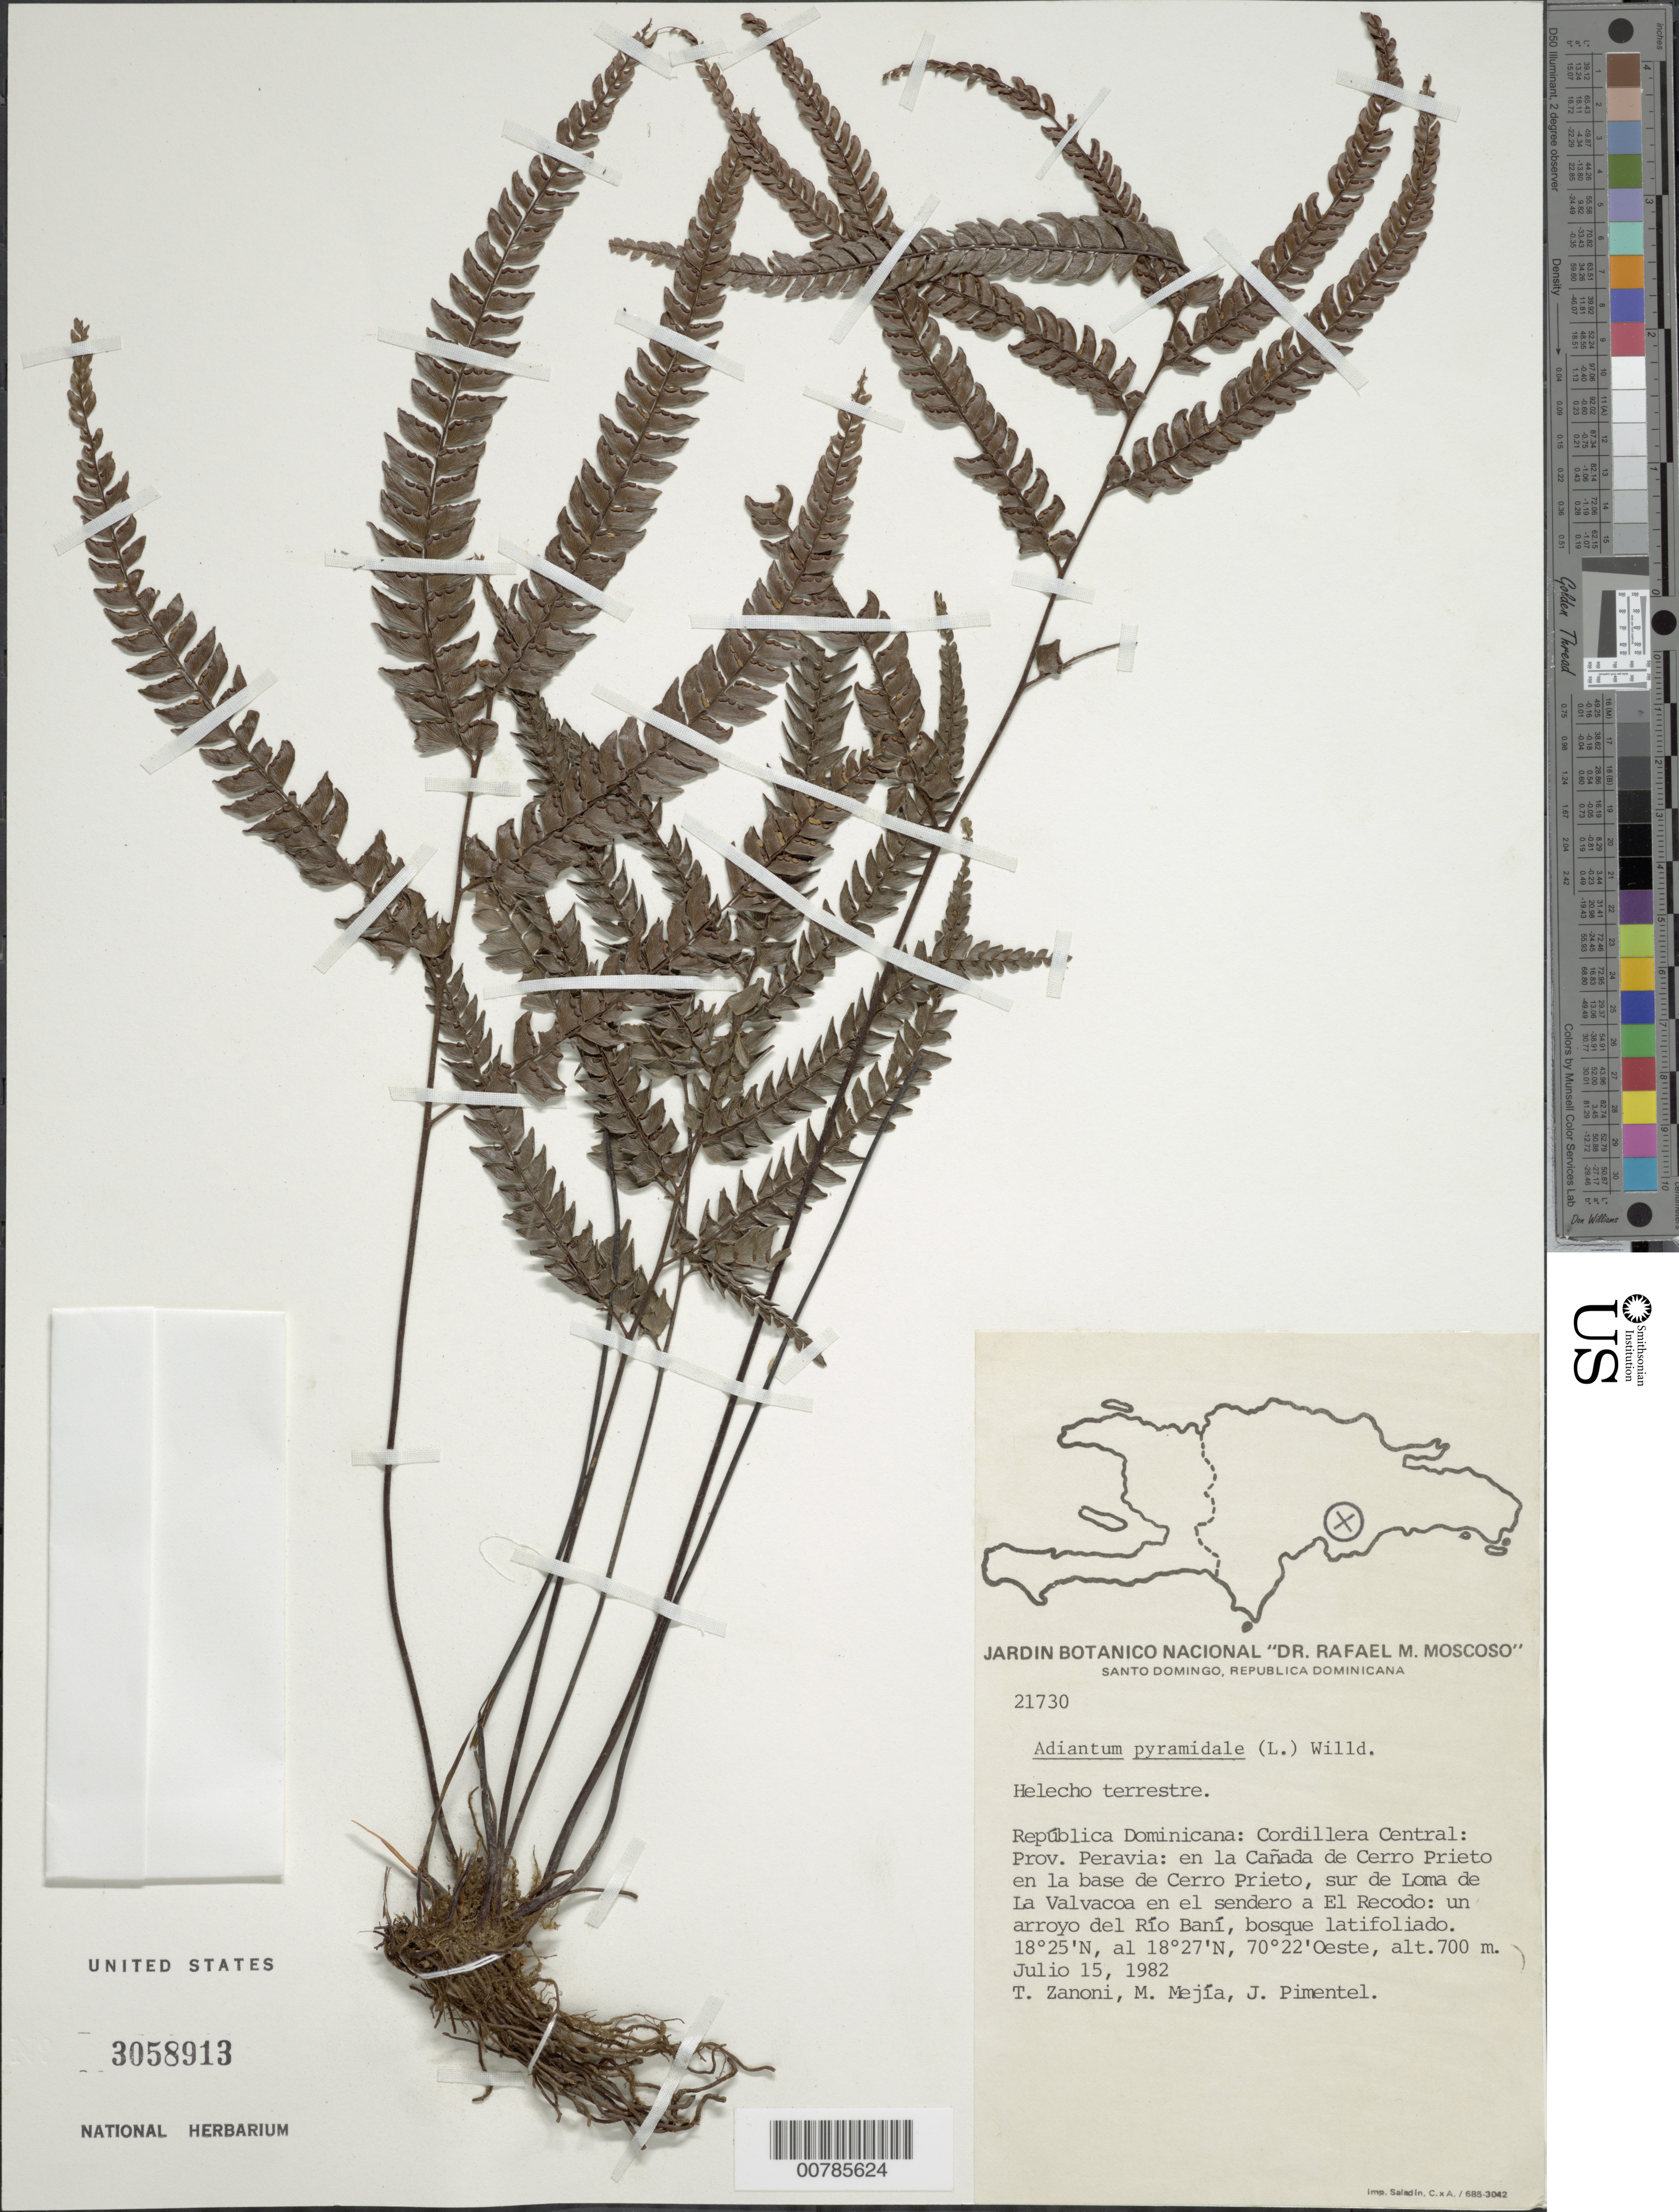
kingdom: Plantae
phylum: Tracheophyta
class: Polypodiopsida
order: Polypodiales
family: Pteridaceae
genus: Adiantum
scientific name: Adiantum pyramidale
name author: (L.) Willd.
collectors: T. A. Zanoni, M. Mejia & J. Pimentel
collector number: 21730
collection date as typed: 15 Jul 1982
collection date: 1982-07-15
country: Dominican Republic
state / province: Peravia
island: Hispaniola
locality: La Cañada de Cerro Prieto en la base de Cerro Prieto, sur de Loma de La Valvacoa en el sendero a El Recodo: un arroyo de Río Baní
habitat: Bosque latifoliado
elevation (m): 700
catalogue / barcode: US 3058913